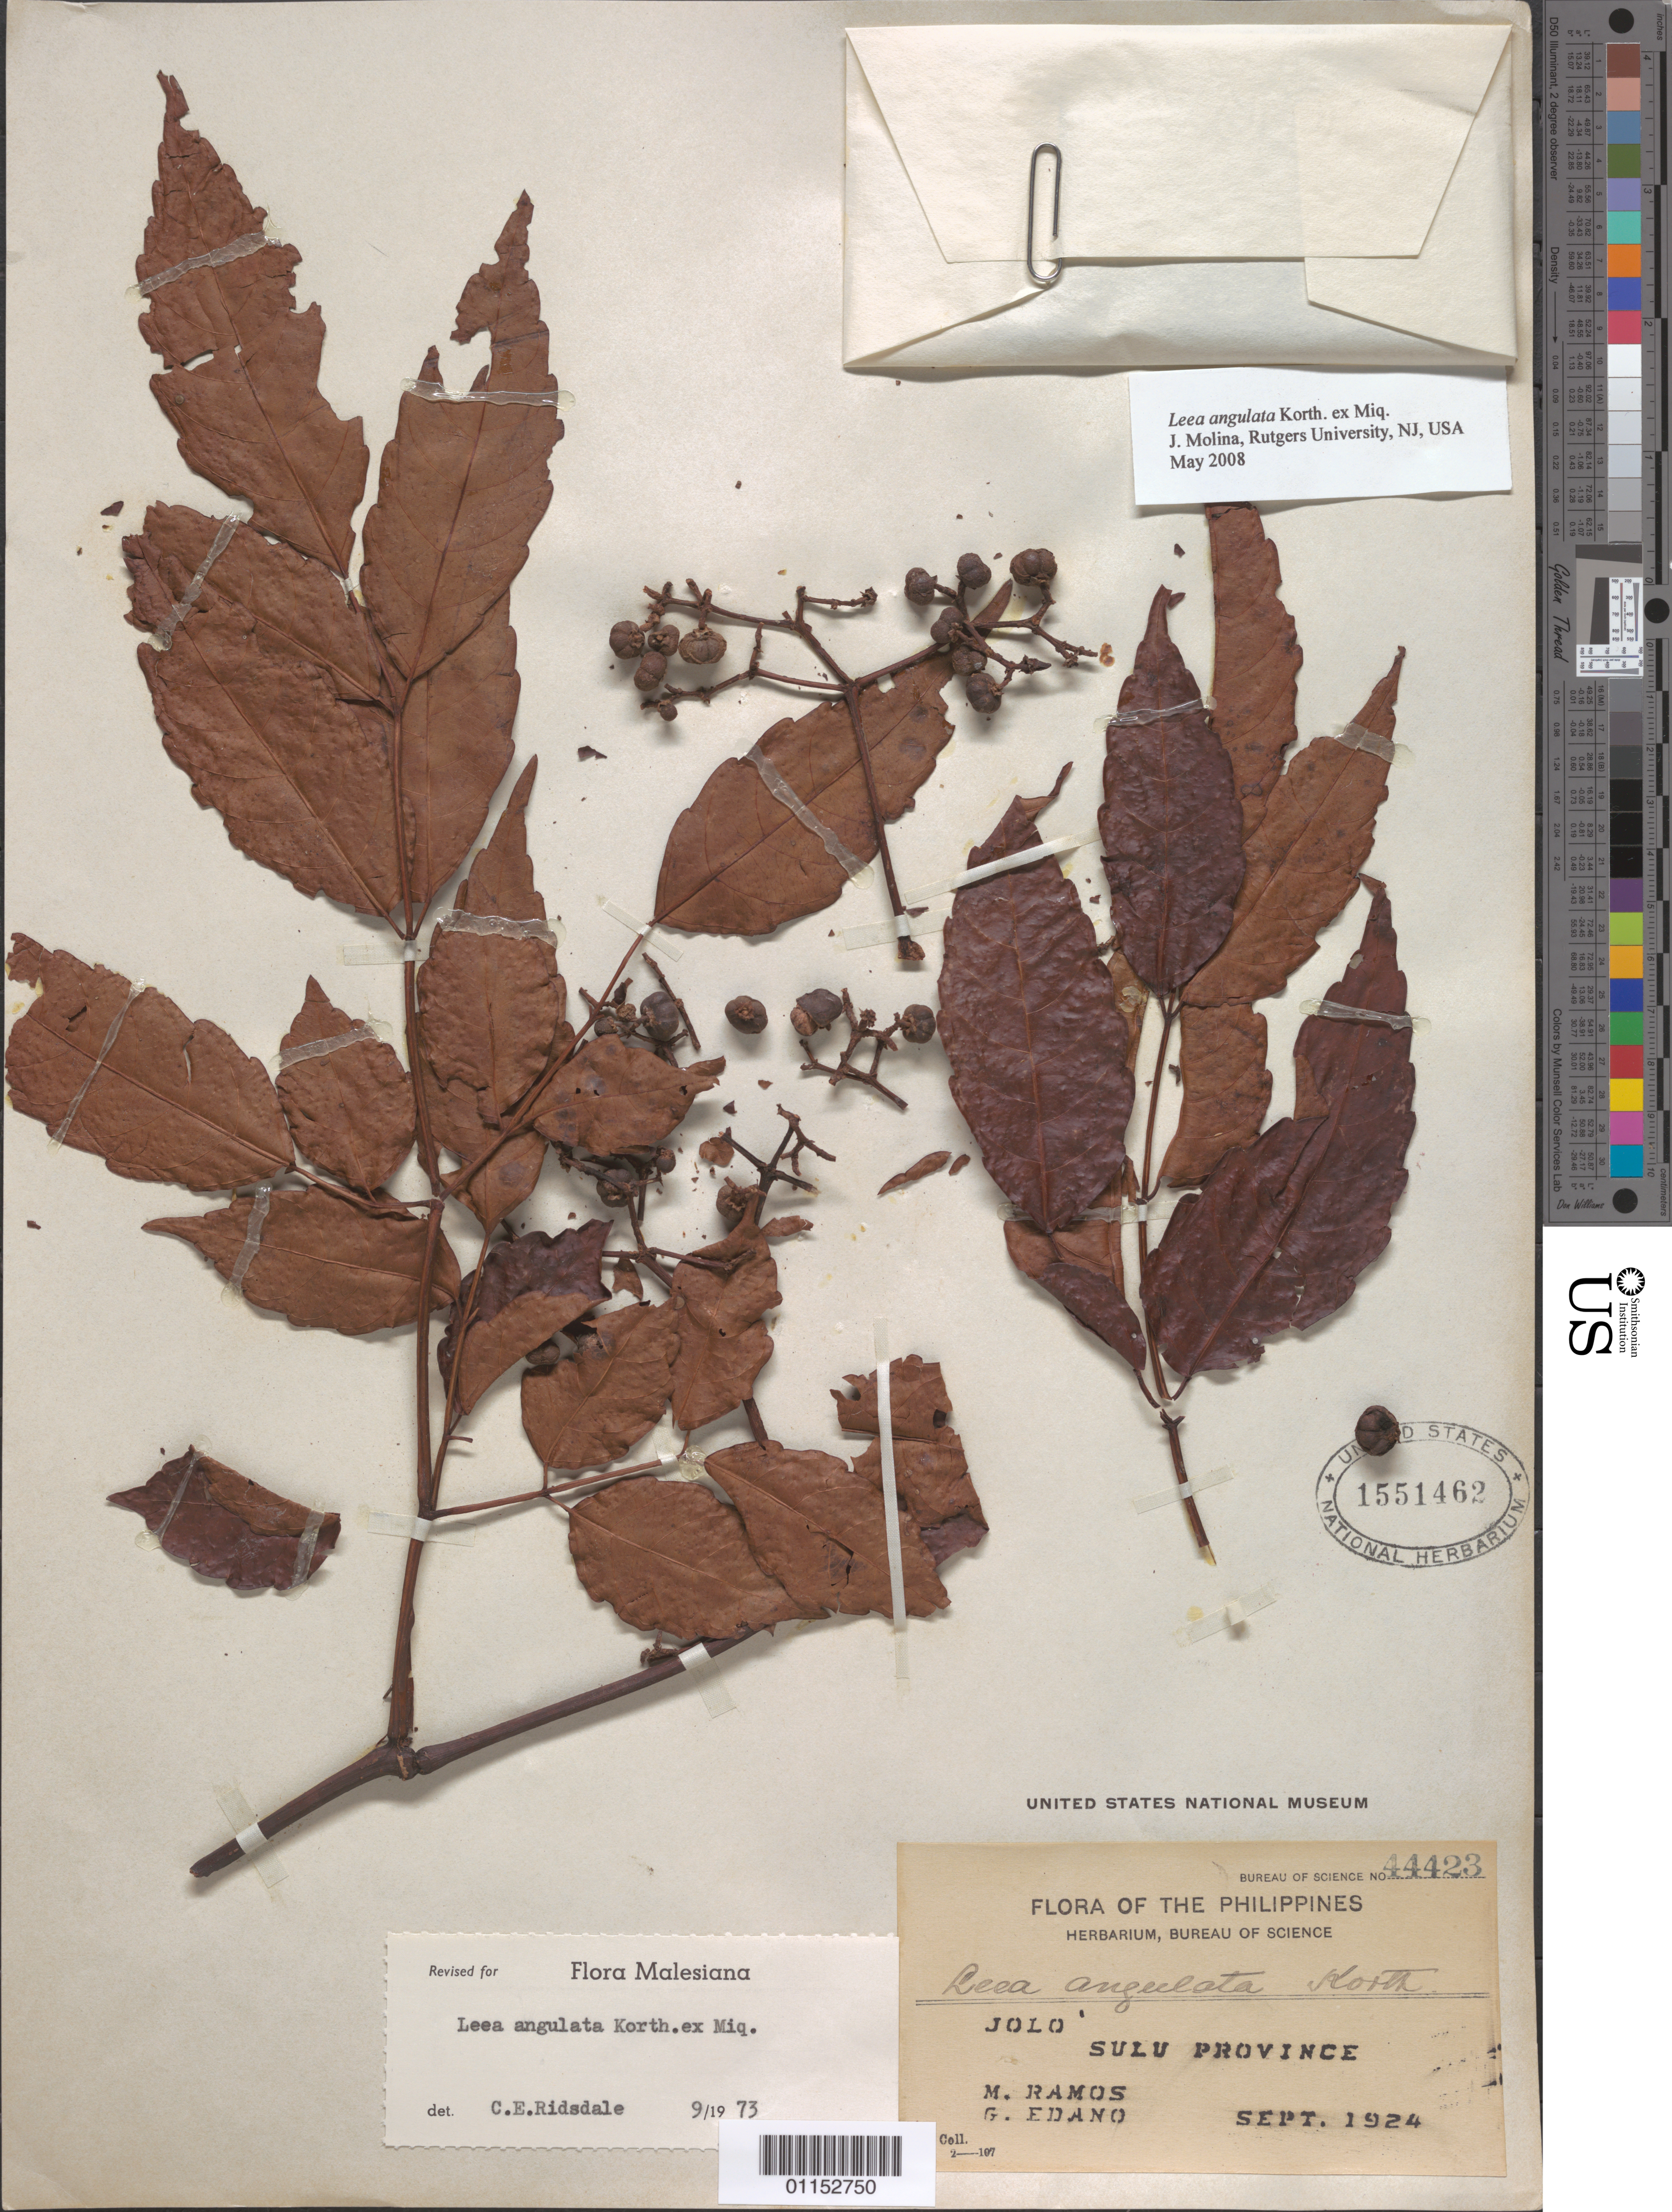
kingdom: Plantae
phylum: Tracheophyta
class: Magnoliopsida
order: Vitales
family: Vitaceae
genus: Leea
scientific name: Leea angulata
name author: Korth. ex Miq.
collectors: M. Ramos & G. Edaño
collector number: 44423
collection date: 1924-09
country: Philippines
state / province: Muslim Mindanao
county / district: Sulu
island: Jolo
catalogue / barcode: US 1551462